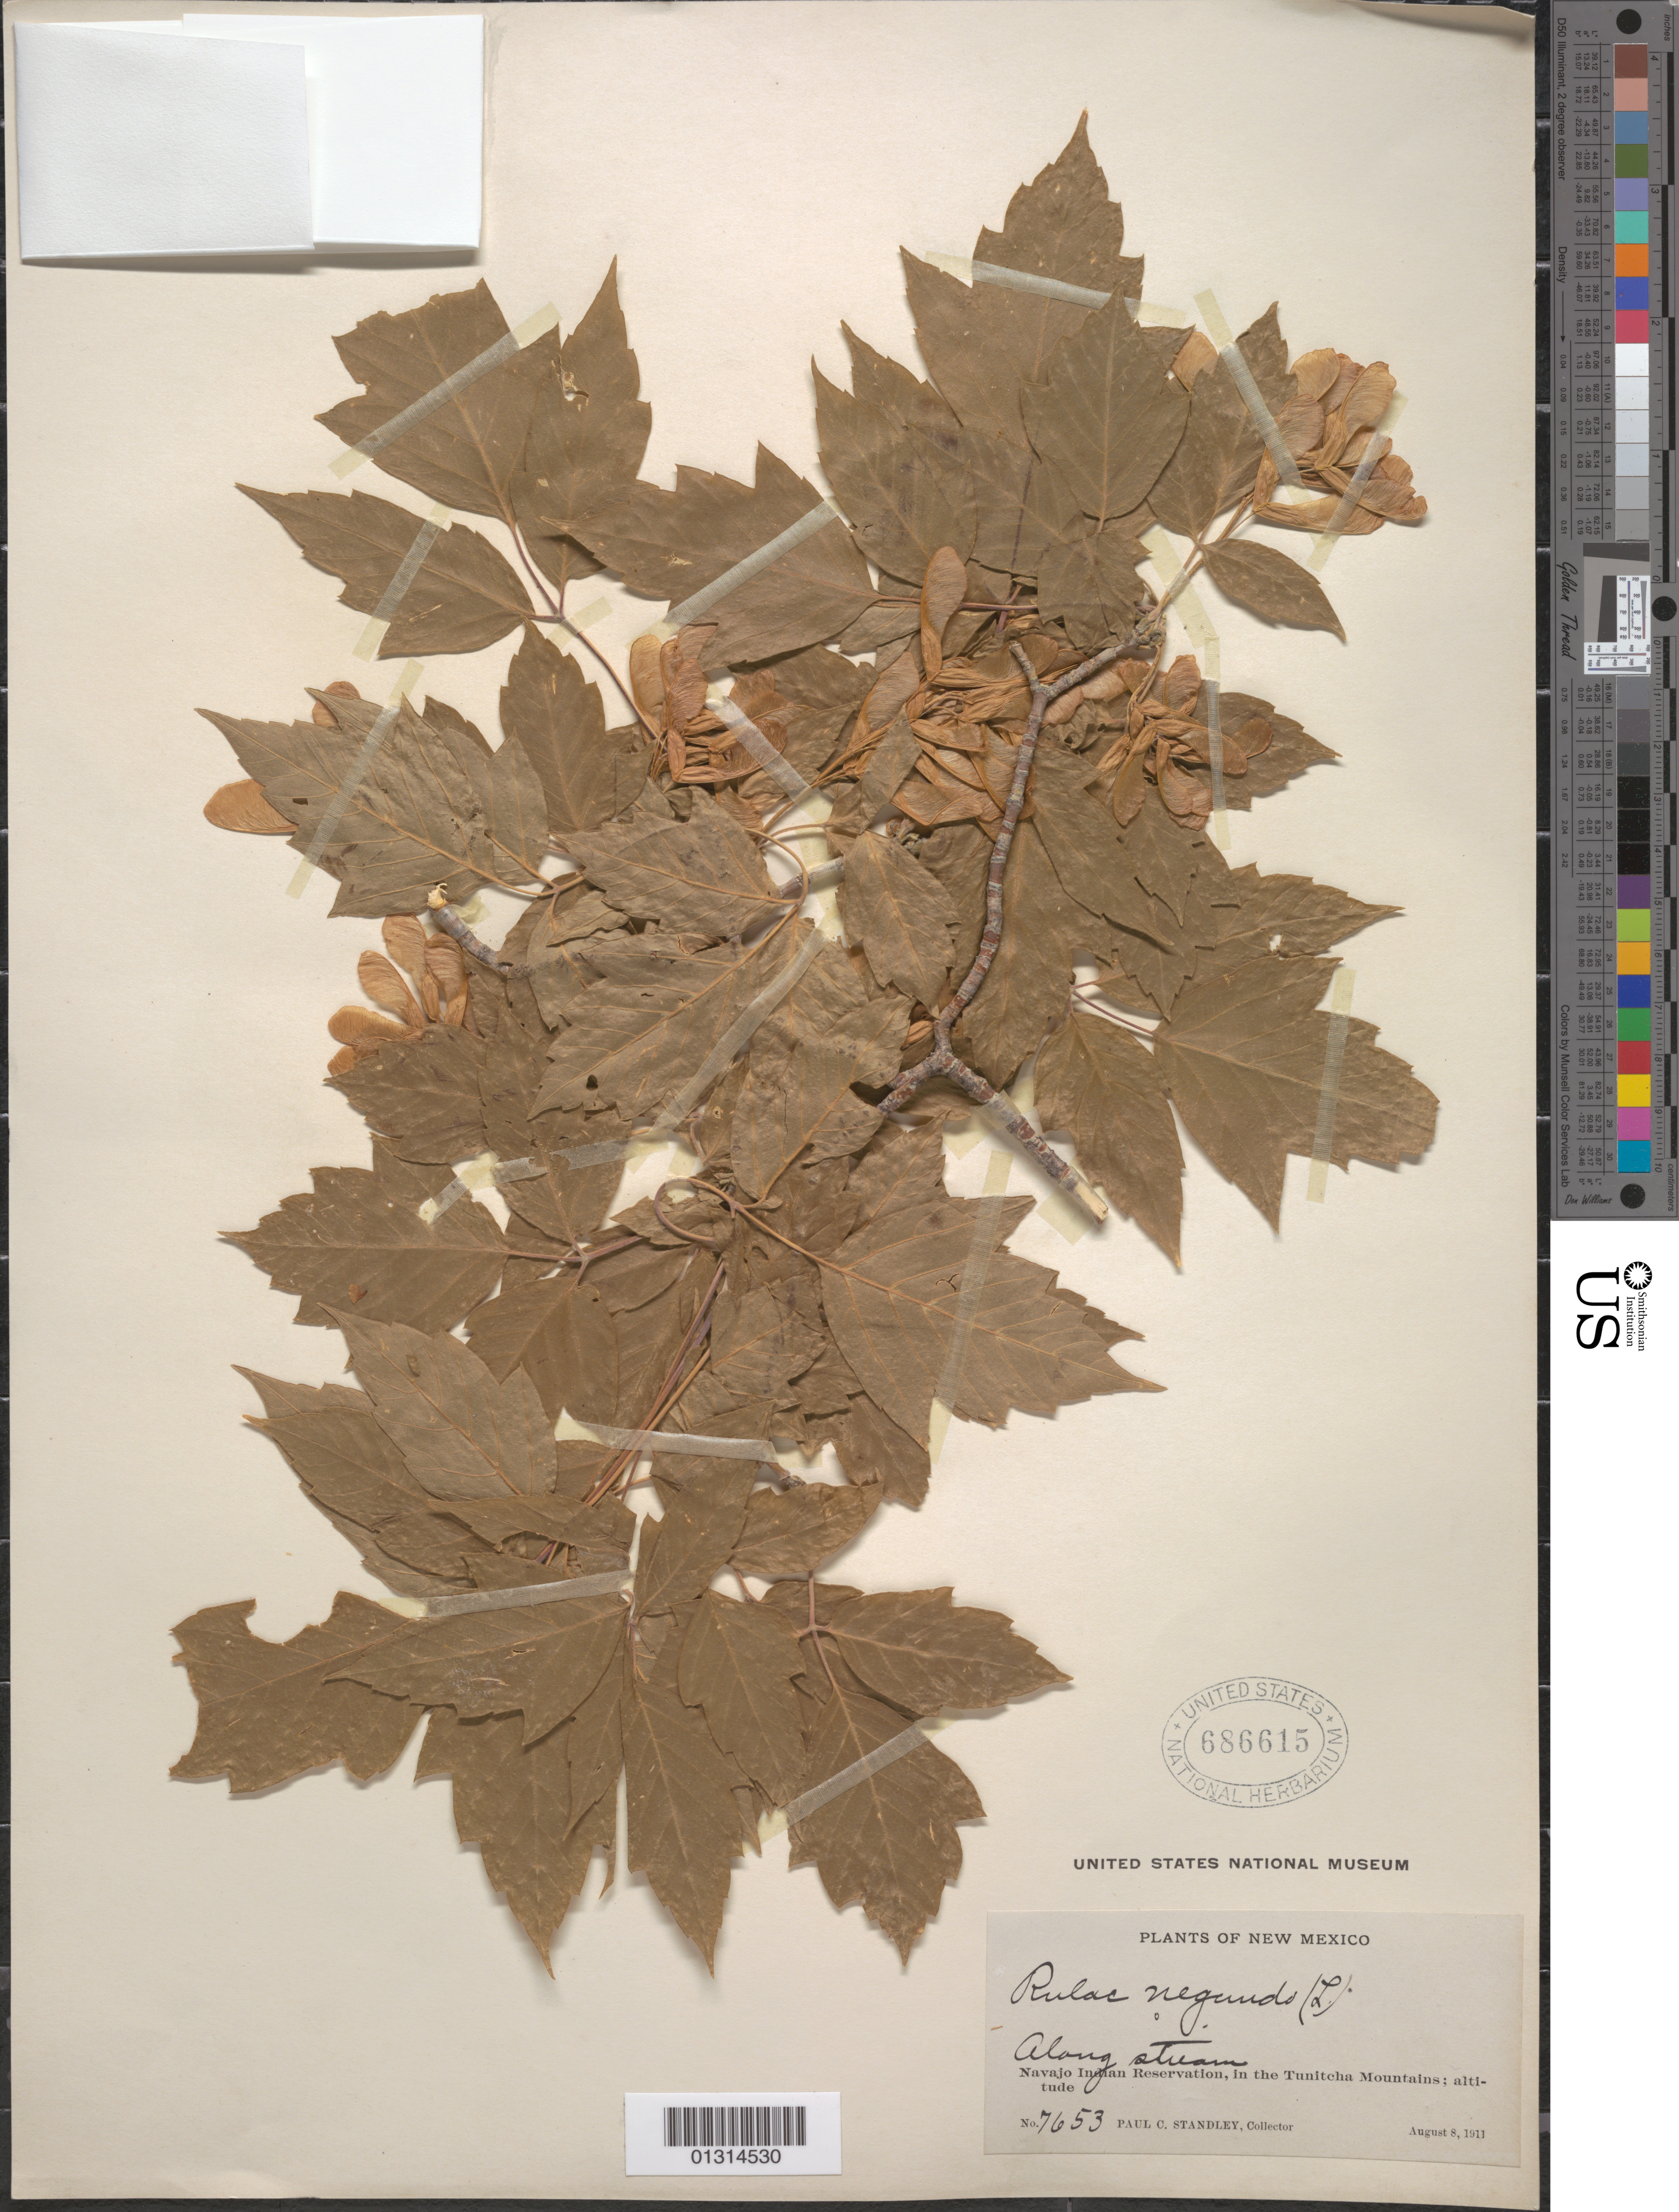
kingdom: Plantae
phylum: Tracheophyta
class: Magnoliopsida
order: Sapindales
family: Sapindaceae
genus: Acer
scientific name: Acer negundo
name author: L.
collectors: P. C. Standley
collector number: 7653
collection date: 1911-08-08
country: United States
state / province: New Mexico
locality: Navajo Indian Reservation, in the Tunitcha Mountains.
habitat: Along stream.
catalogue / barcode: US 686615